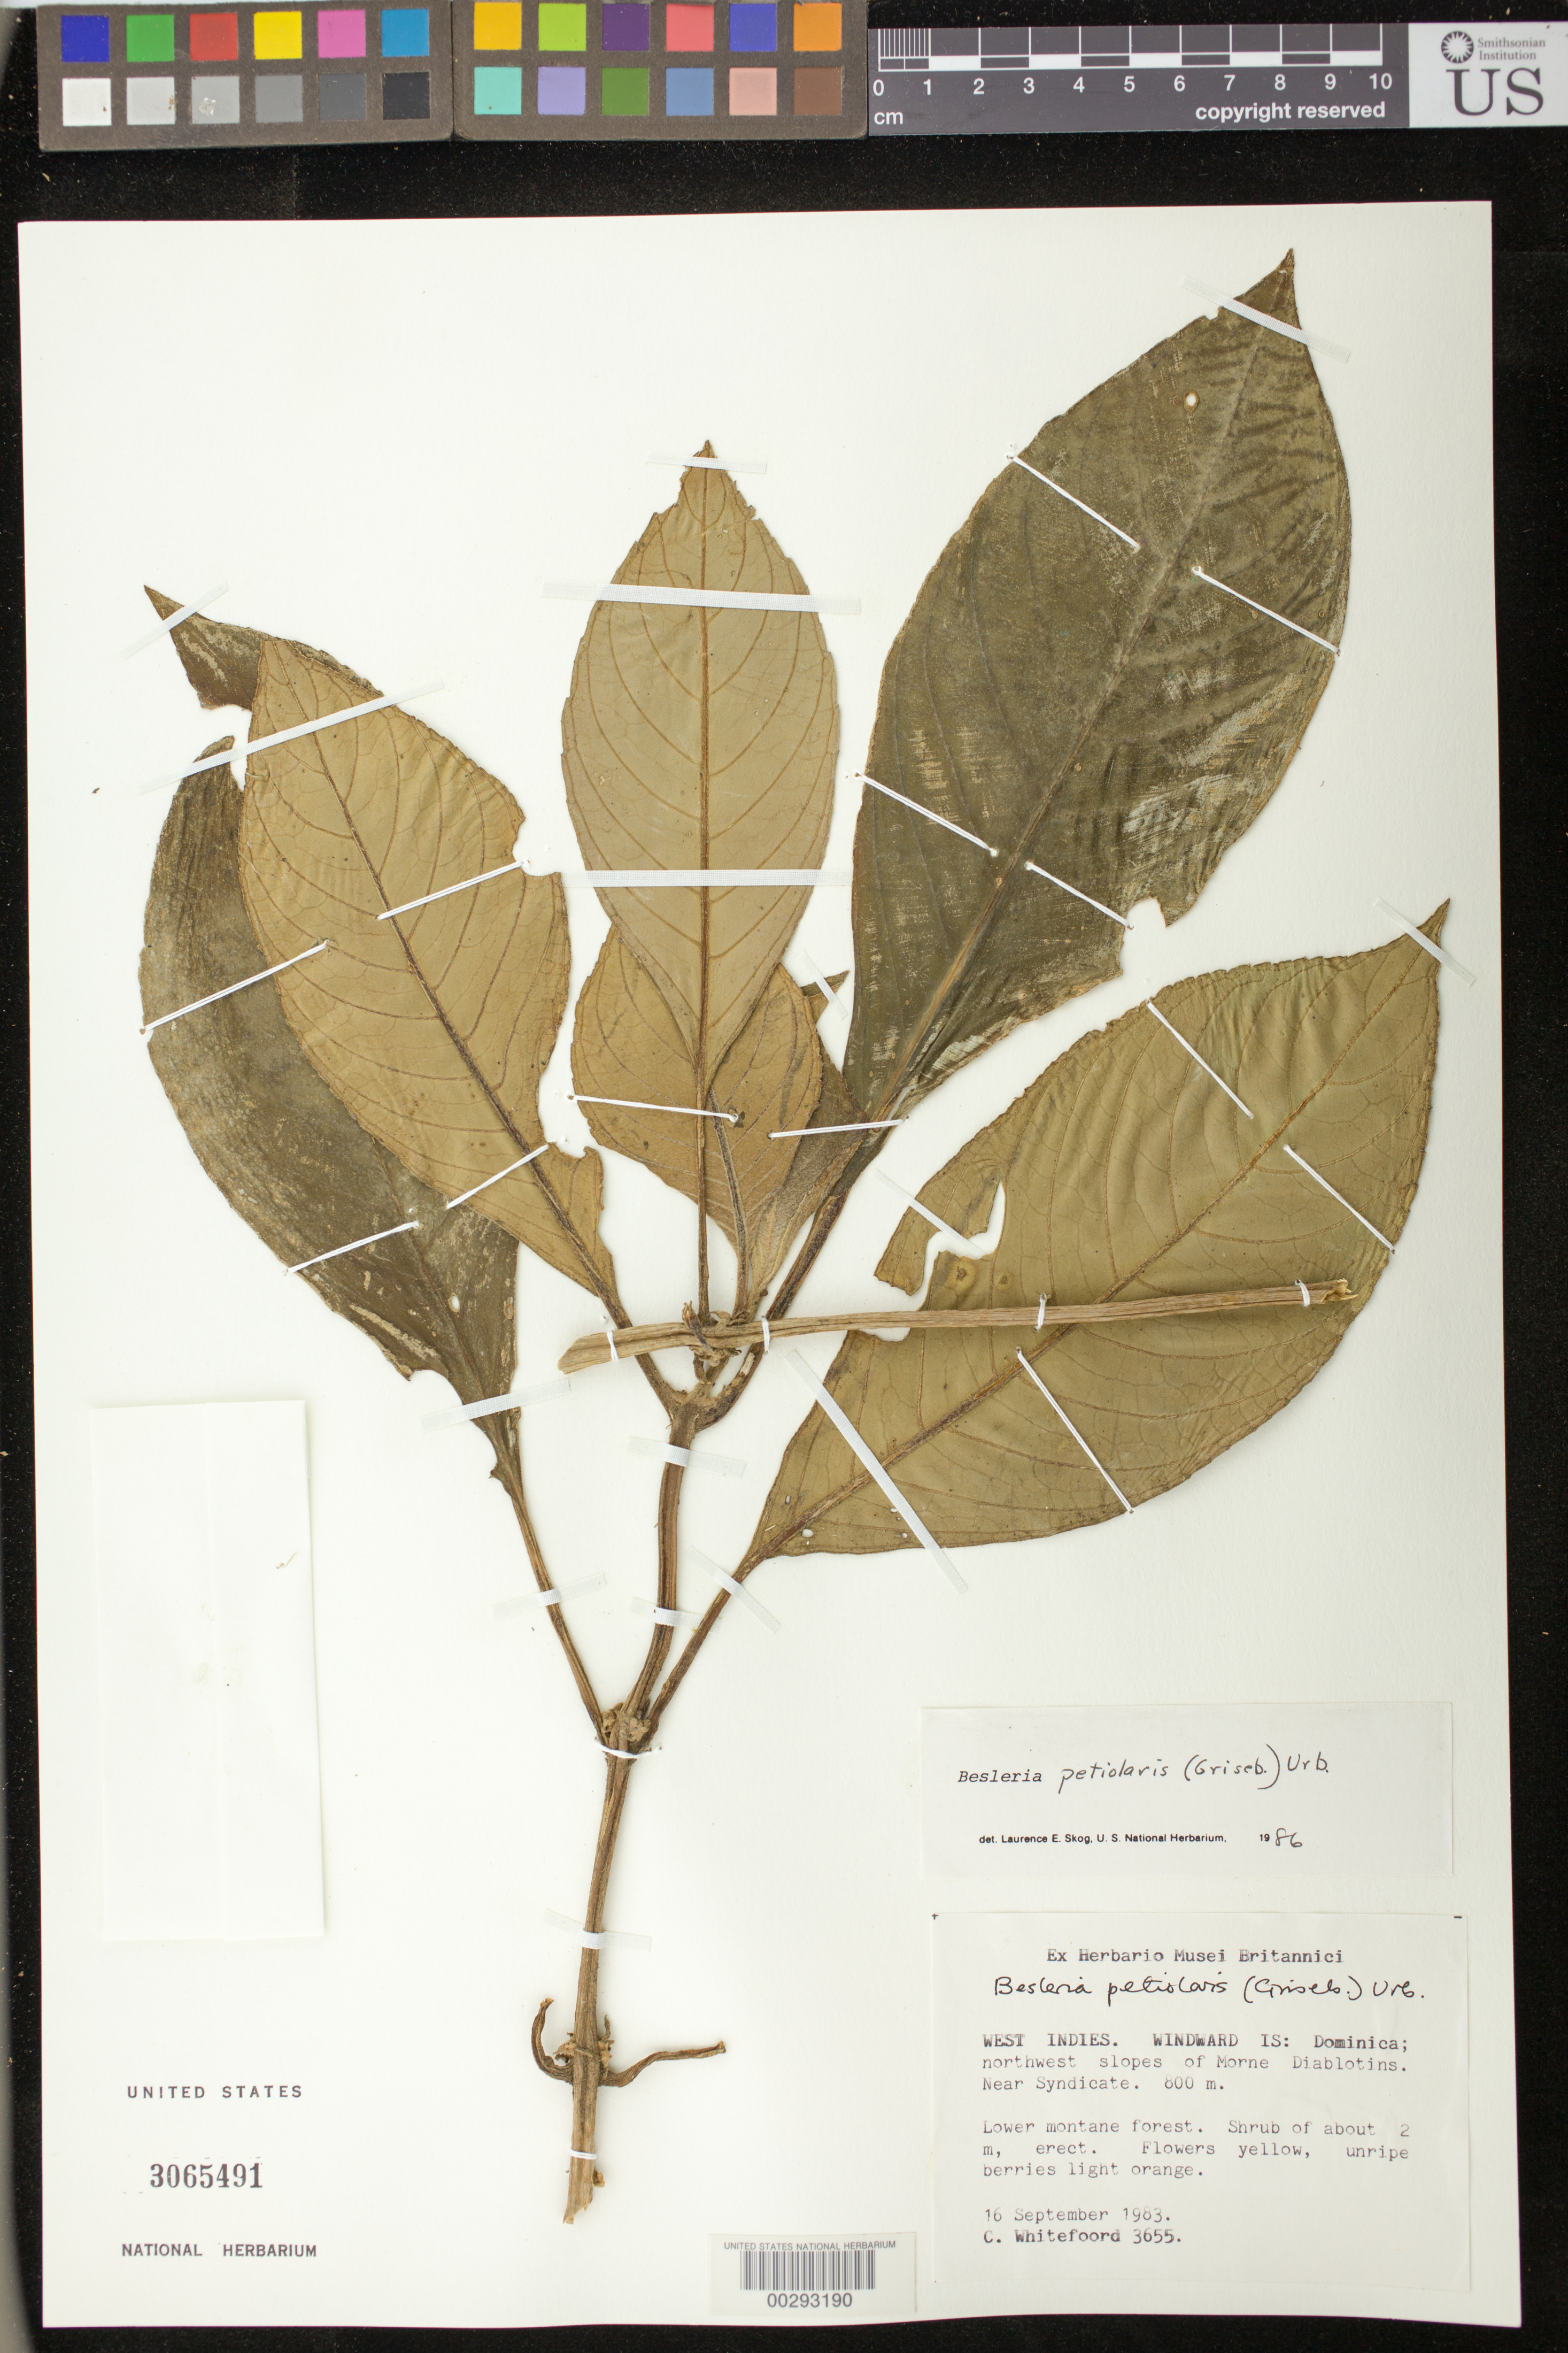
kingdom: Plantae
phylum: Tracheophyta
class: Magnoliopsida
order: Lamiales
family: Gesneriaceae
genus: Besleria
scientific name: Besleria petiolaris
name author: (Griseb.) Urb.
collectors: C. Whitefoord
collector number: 3655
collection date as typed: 16 Sep 1983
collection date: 1983-09-16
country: Dominica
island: Dominica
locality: NW slopes of Morne Diablotins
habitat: Lower montane forest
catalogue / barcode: US 3065491